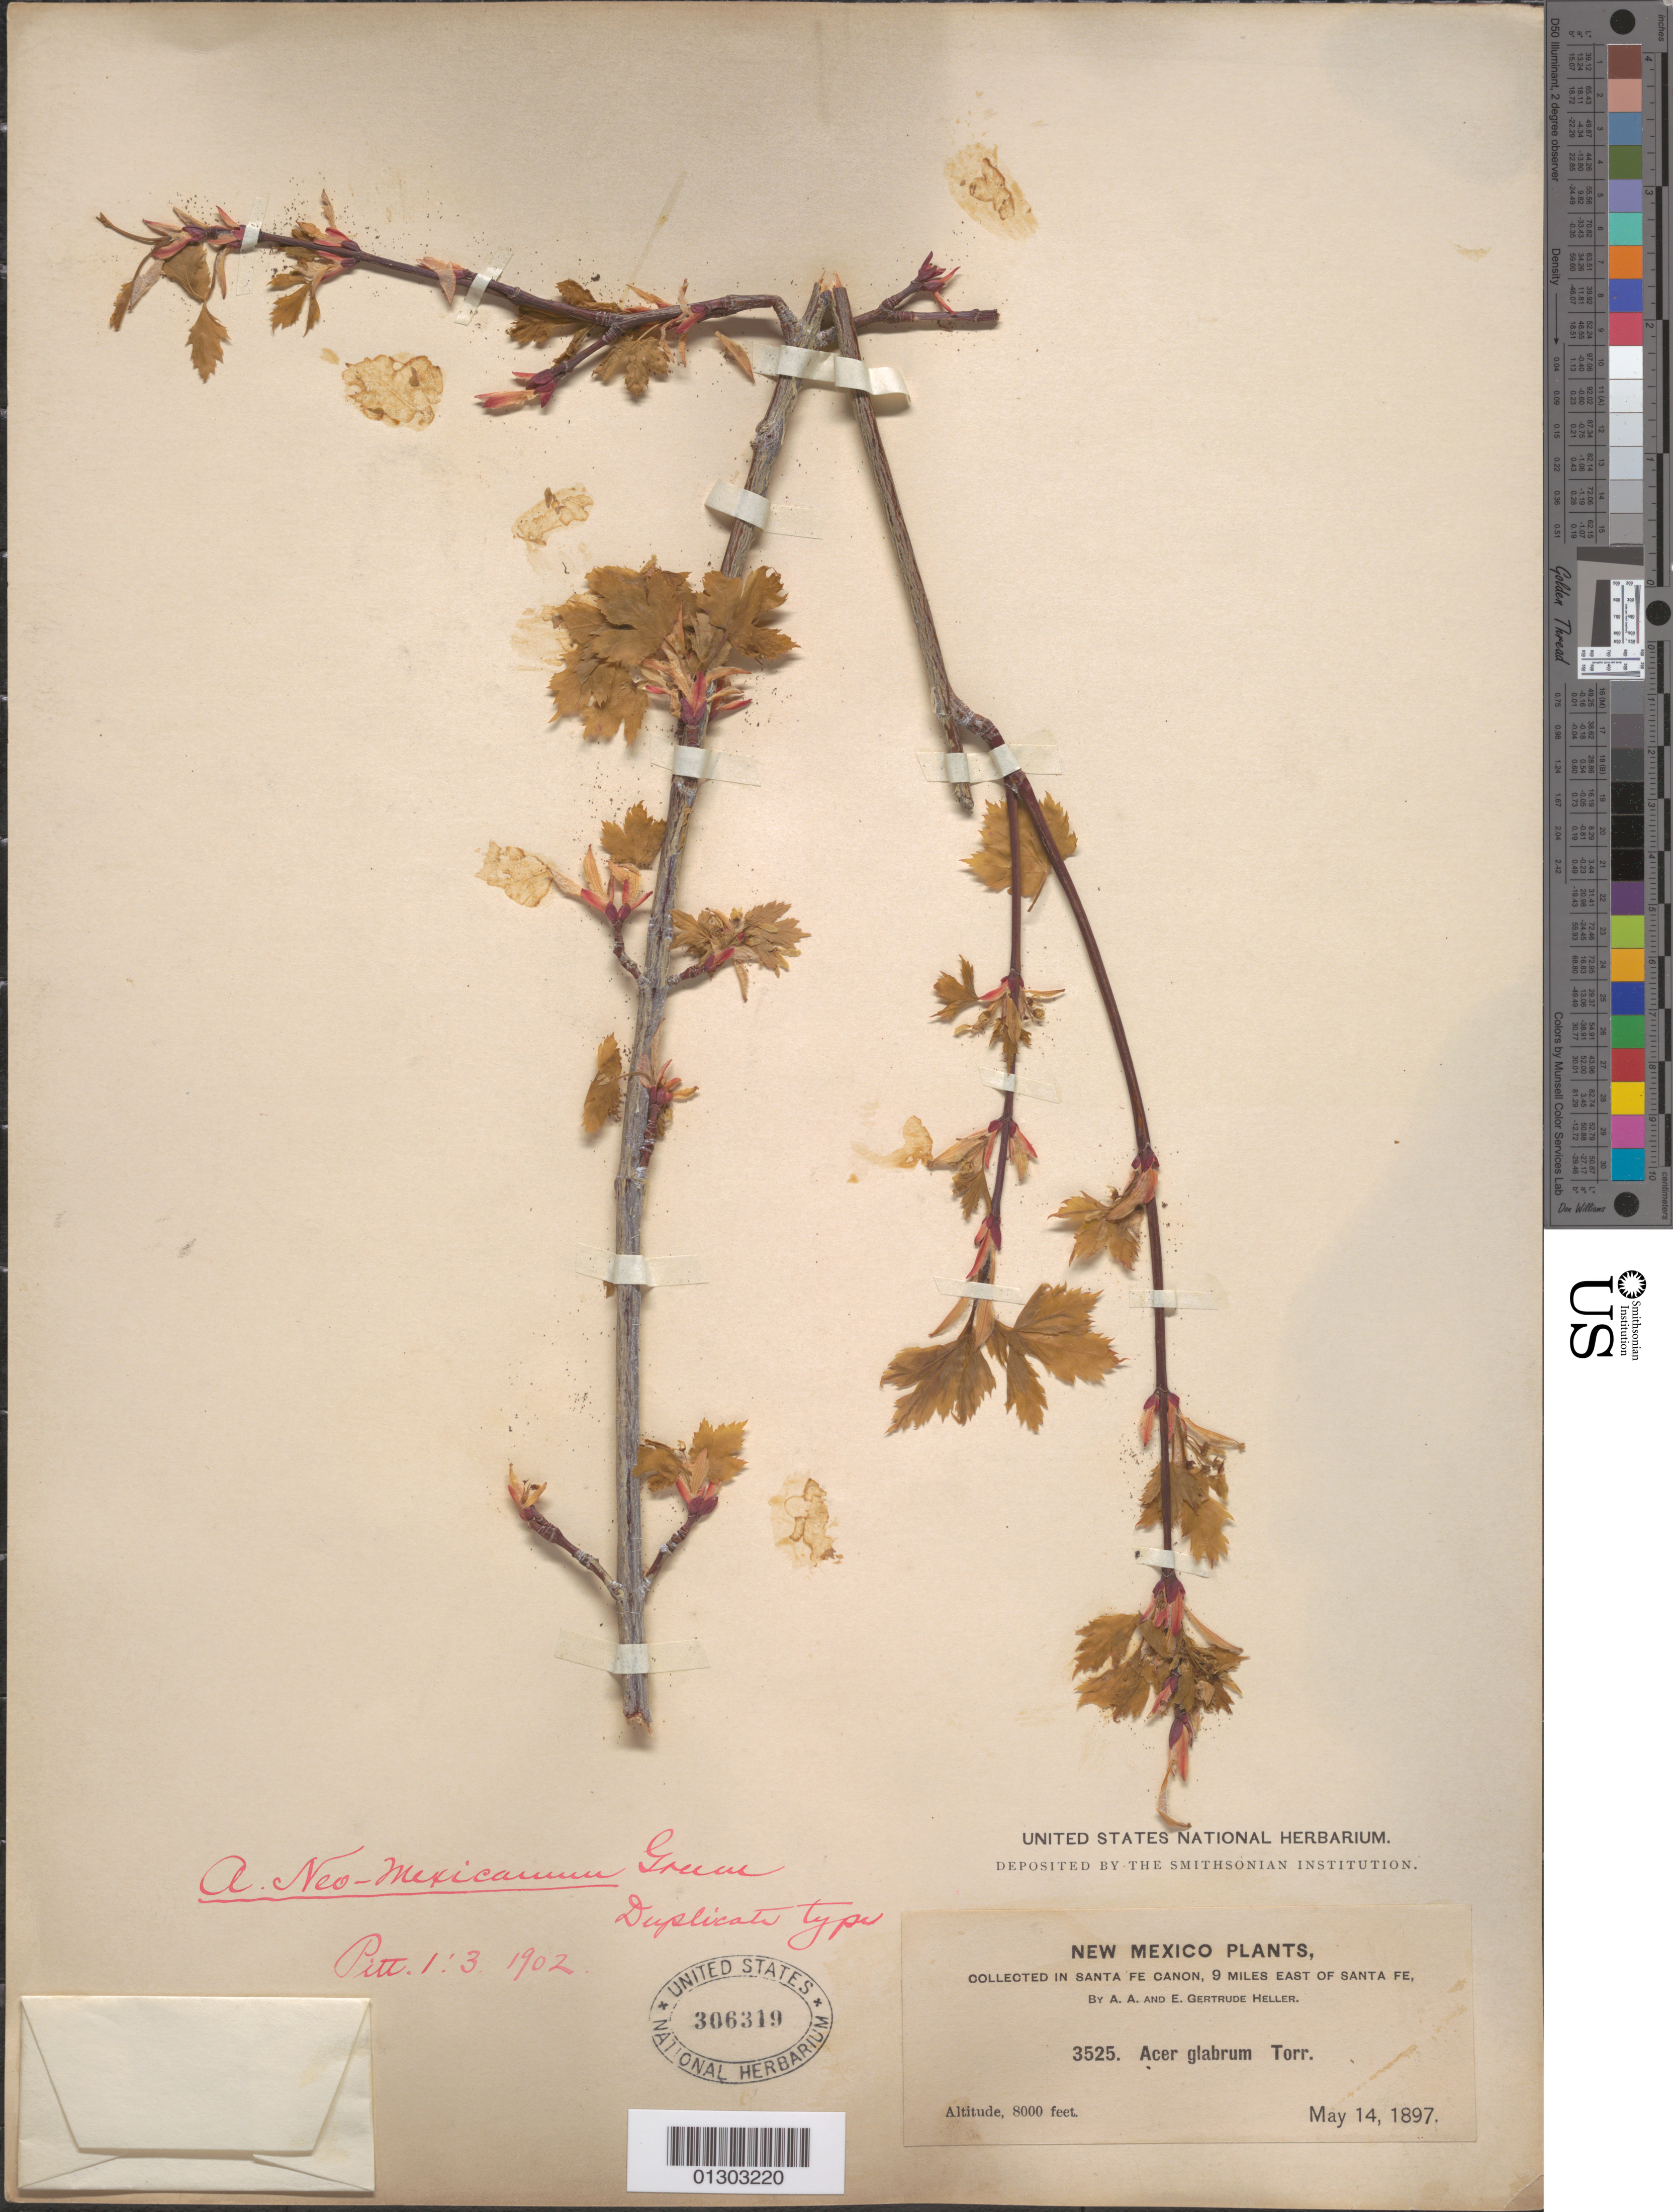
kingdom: Plantae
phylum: Tracheophyta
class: Magnoliopsida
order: Sapindales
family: Sapindaceae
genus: Acer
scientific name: Acer glabrum subsp. neomexicanum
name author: (Greene) A.E. Murray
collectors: A. A. Heller & E. G. Heller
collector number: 3525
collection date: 1897-05-14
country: United States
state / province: New Mexico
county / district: Santa Fe County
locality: Santa Fe Canon, 9 miles E of Santa Fe.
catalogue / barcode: US 306319